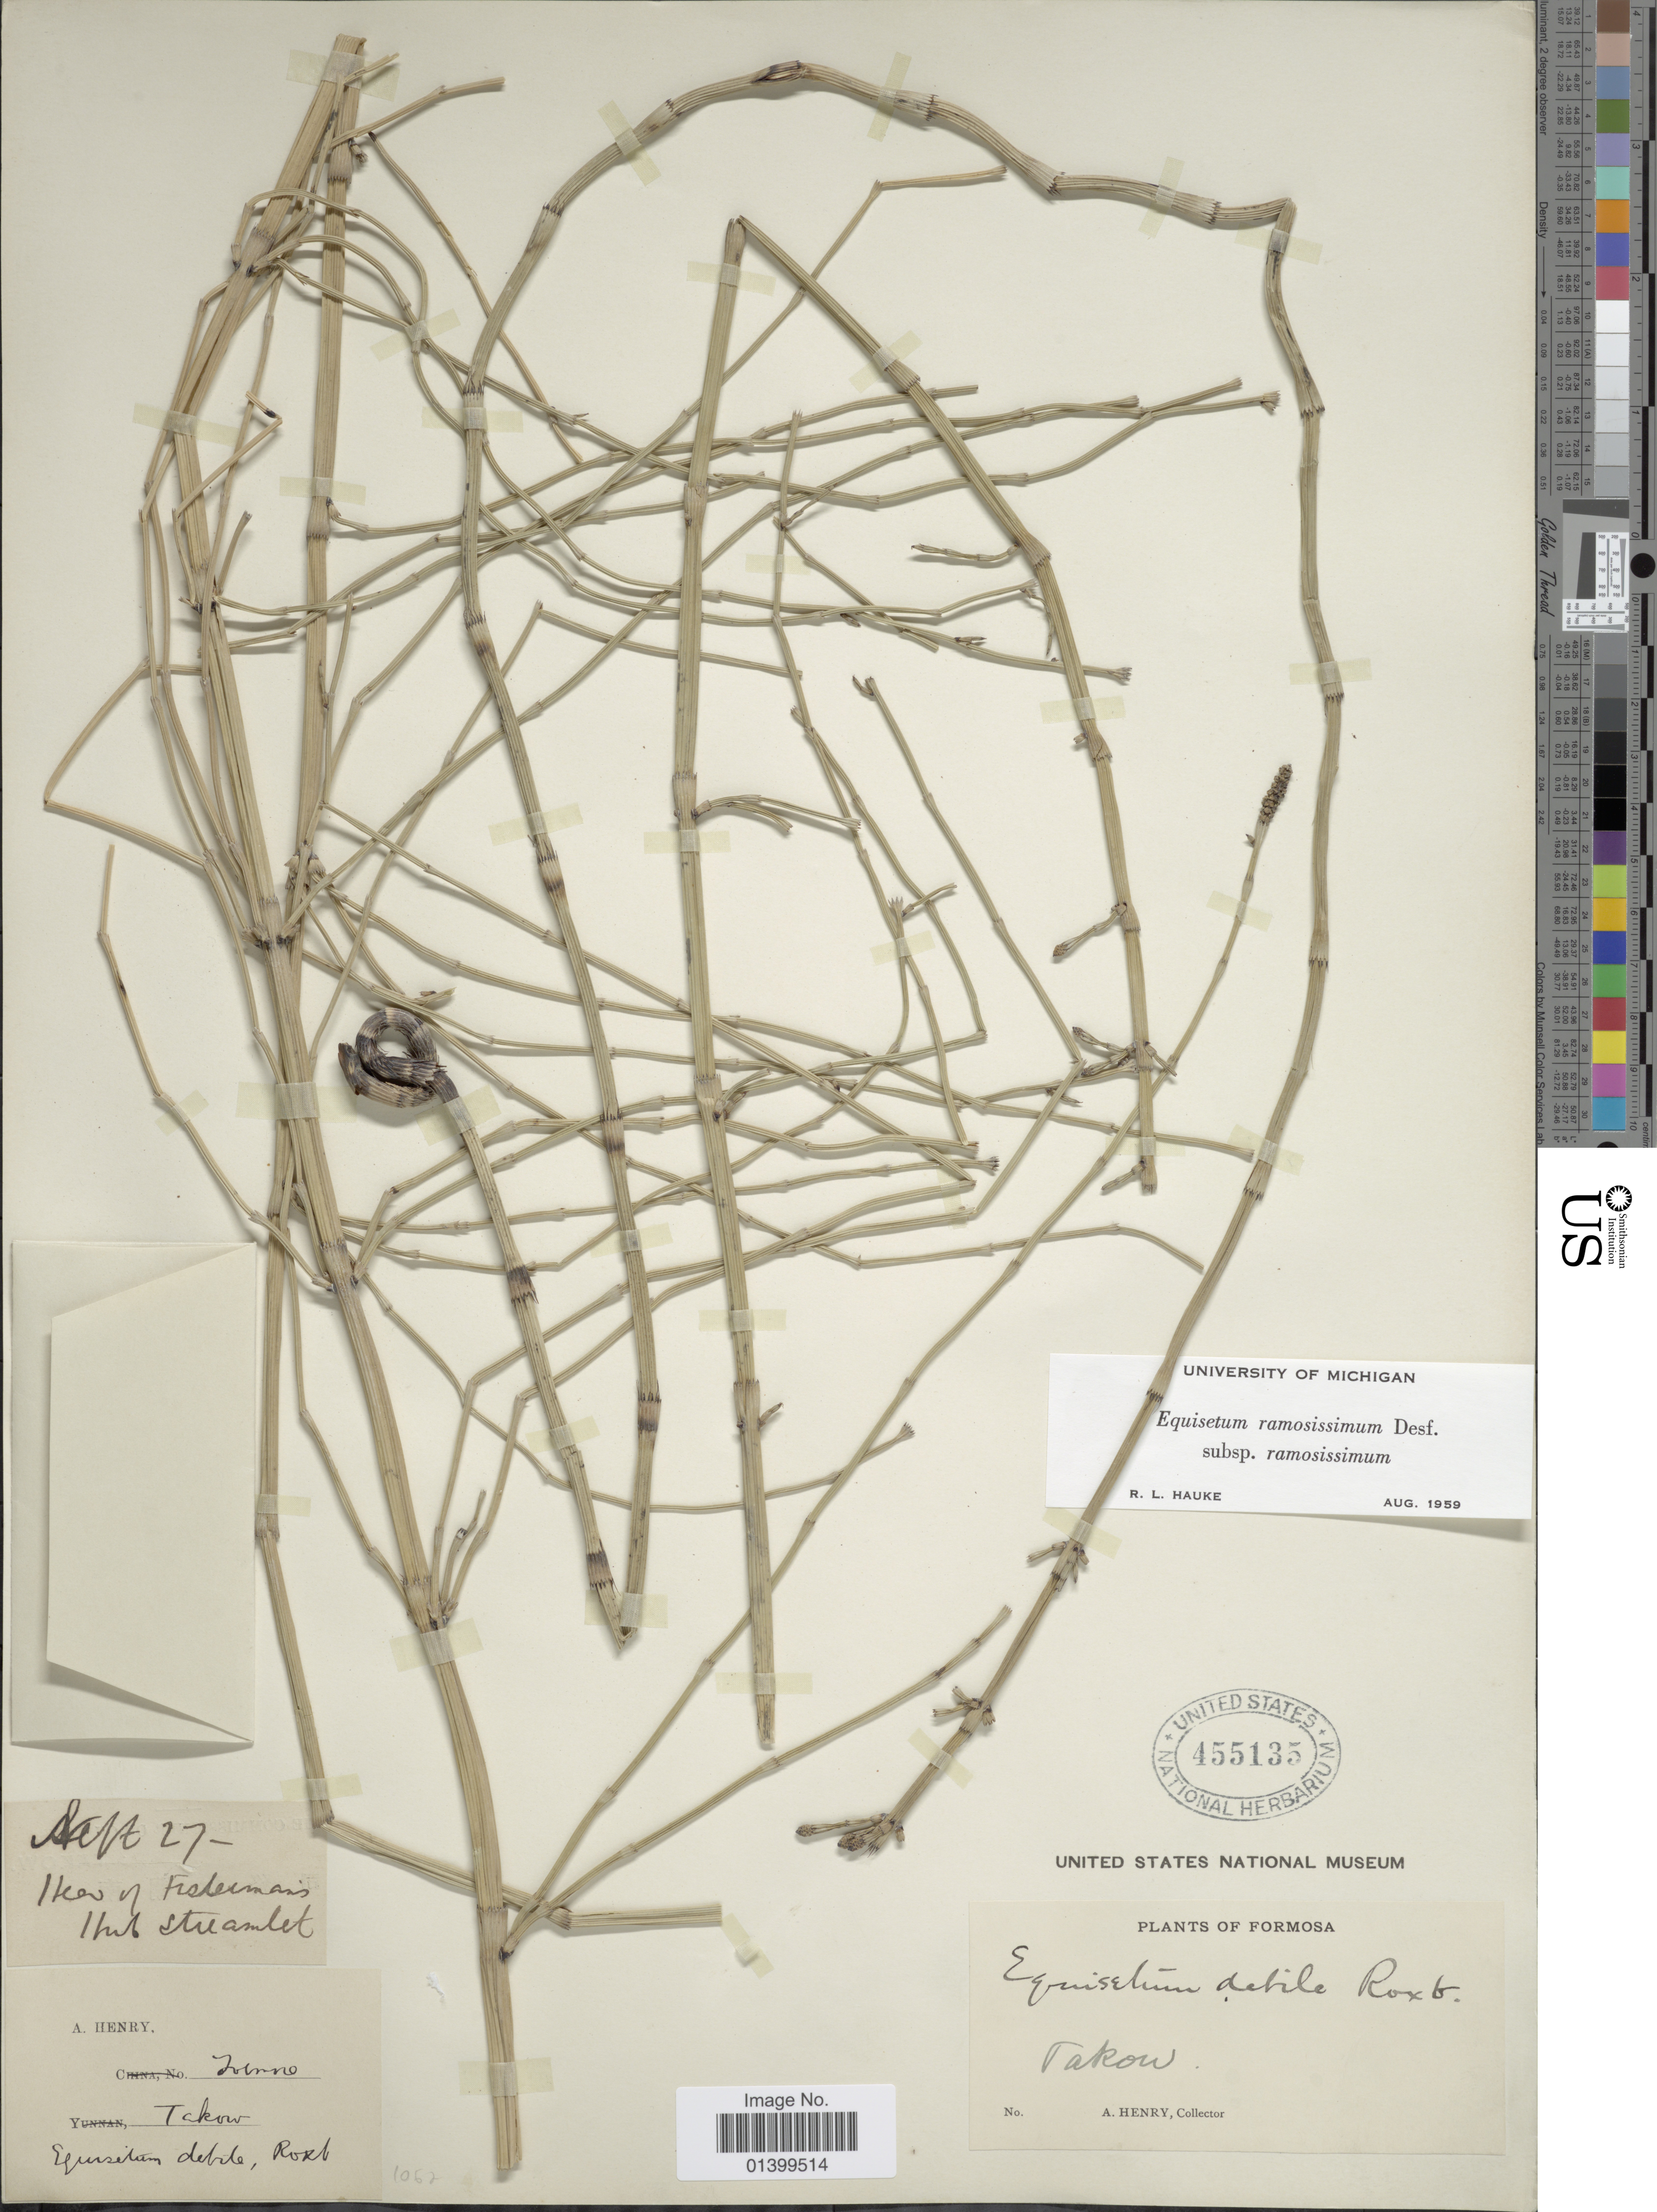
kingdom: Plantae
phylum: Tracheophyta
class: Polypodiopsida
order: Equisetales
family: Equisetaceae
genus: Equisetum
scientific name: Equisetum ramosissimum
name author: Desf.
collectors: A. Henry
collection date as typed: Sept 27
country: Taiwan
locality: Formosa, Takow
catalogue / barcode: US 455135